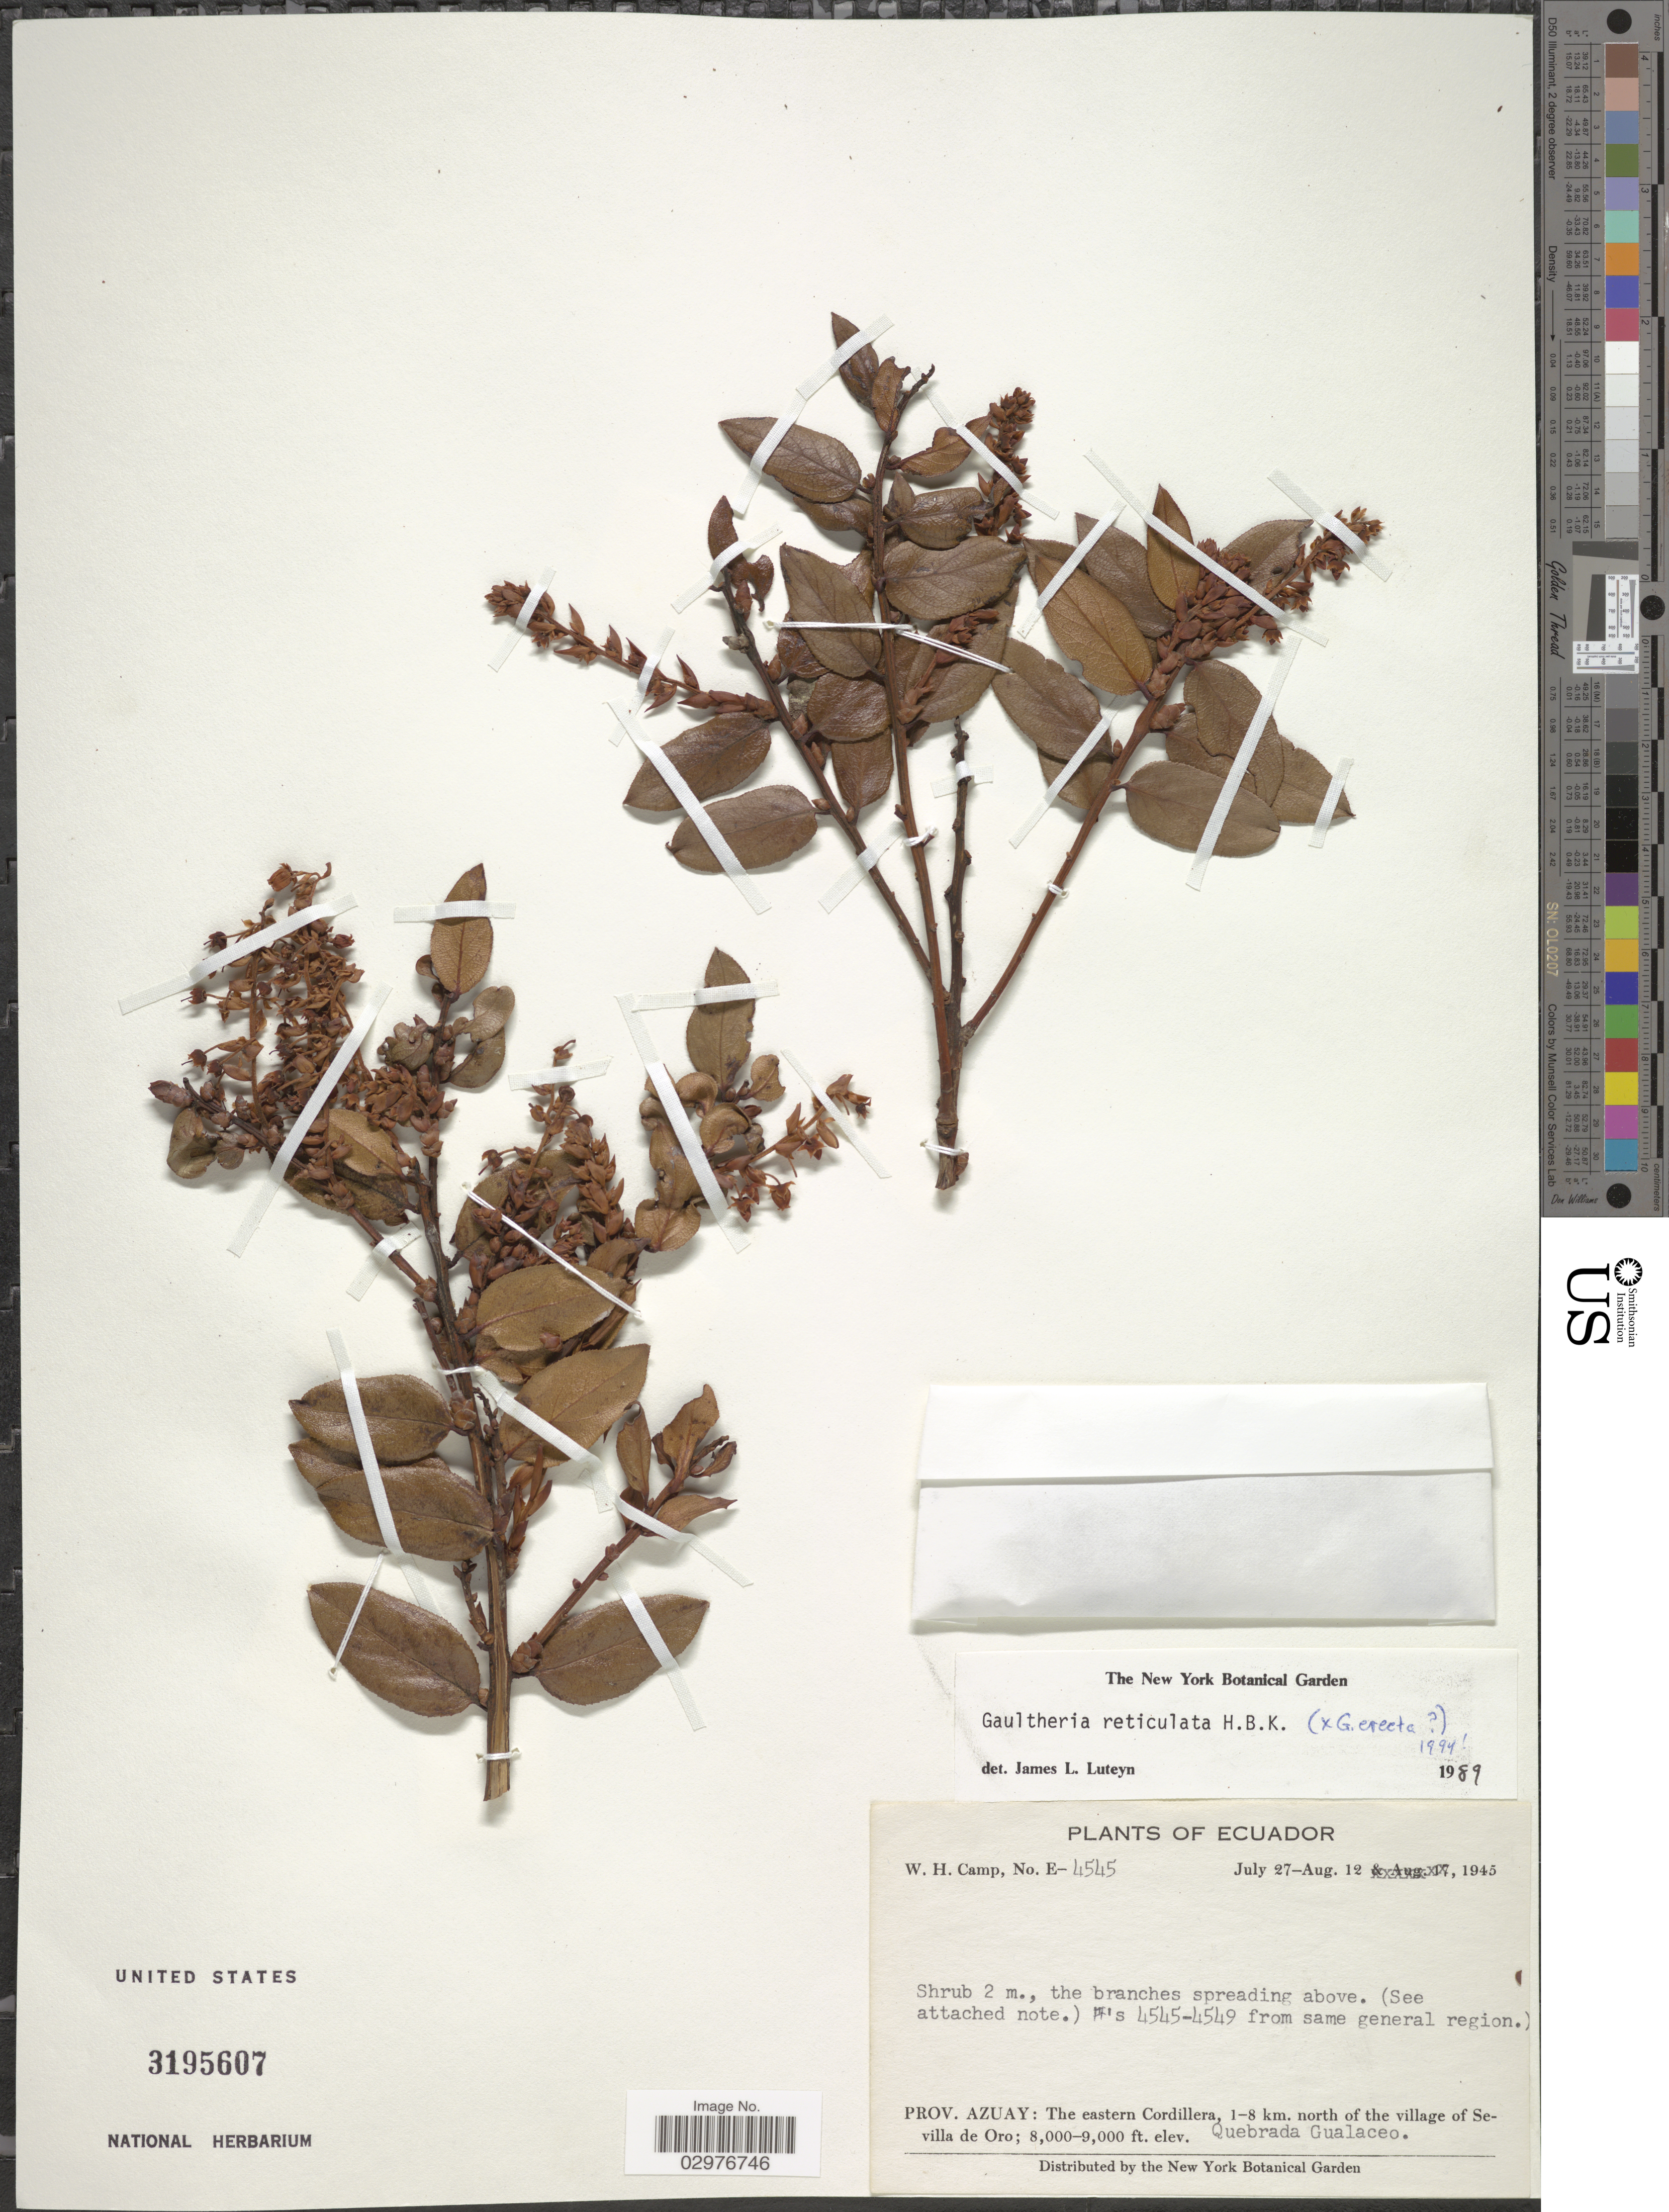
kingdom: Plantae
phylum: Tracheophyta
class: Magnoliopsida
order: Ericales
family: Ericaceae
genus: Gaultheria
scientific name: Gaultheria reticulata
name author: Kunth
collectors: W. H. Camp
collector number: E-4545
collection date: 1945-07-27/1945-08-12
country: Ecuador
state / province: Azuay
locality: The eastern Cordillera, 1-8 km. north of the village of Sevilla de Oro. Quebrada Gualaceo.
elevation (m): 2438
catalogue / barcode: US 3195607